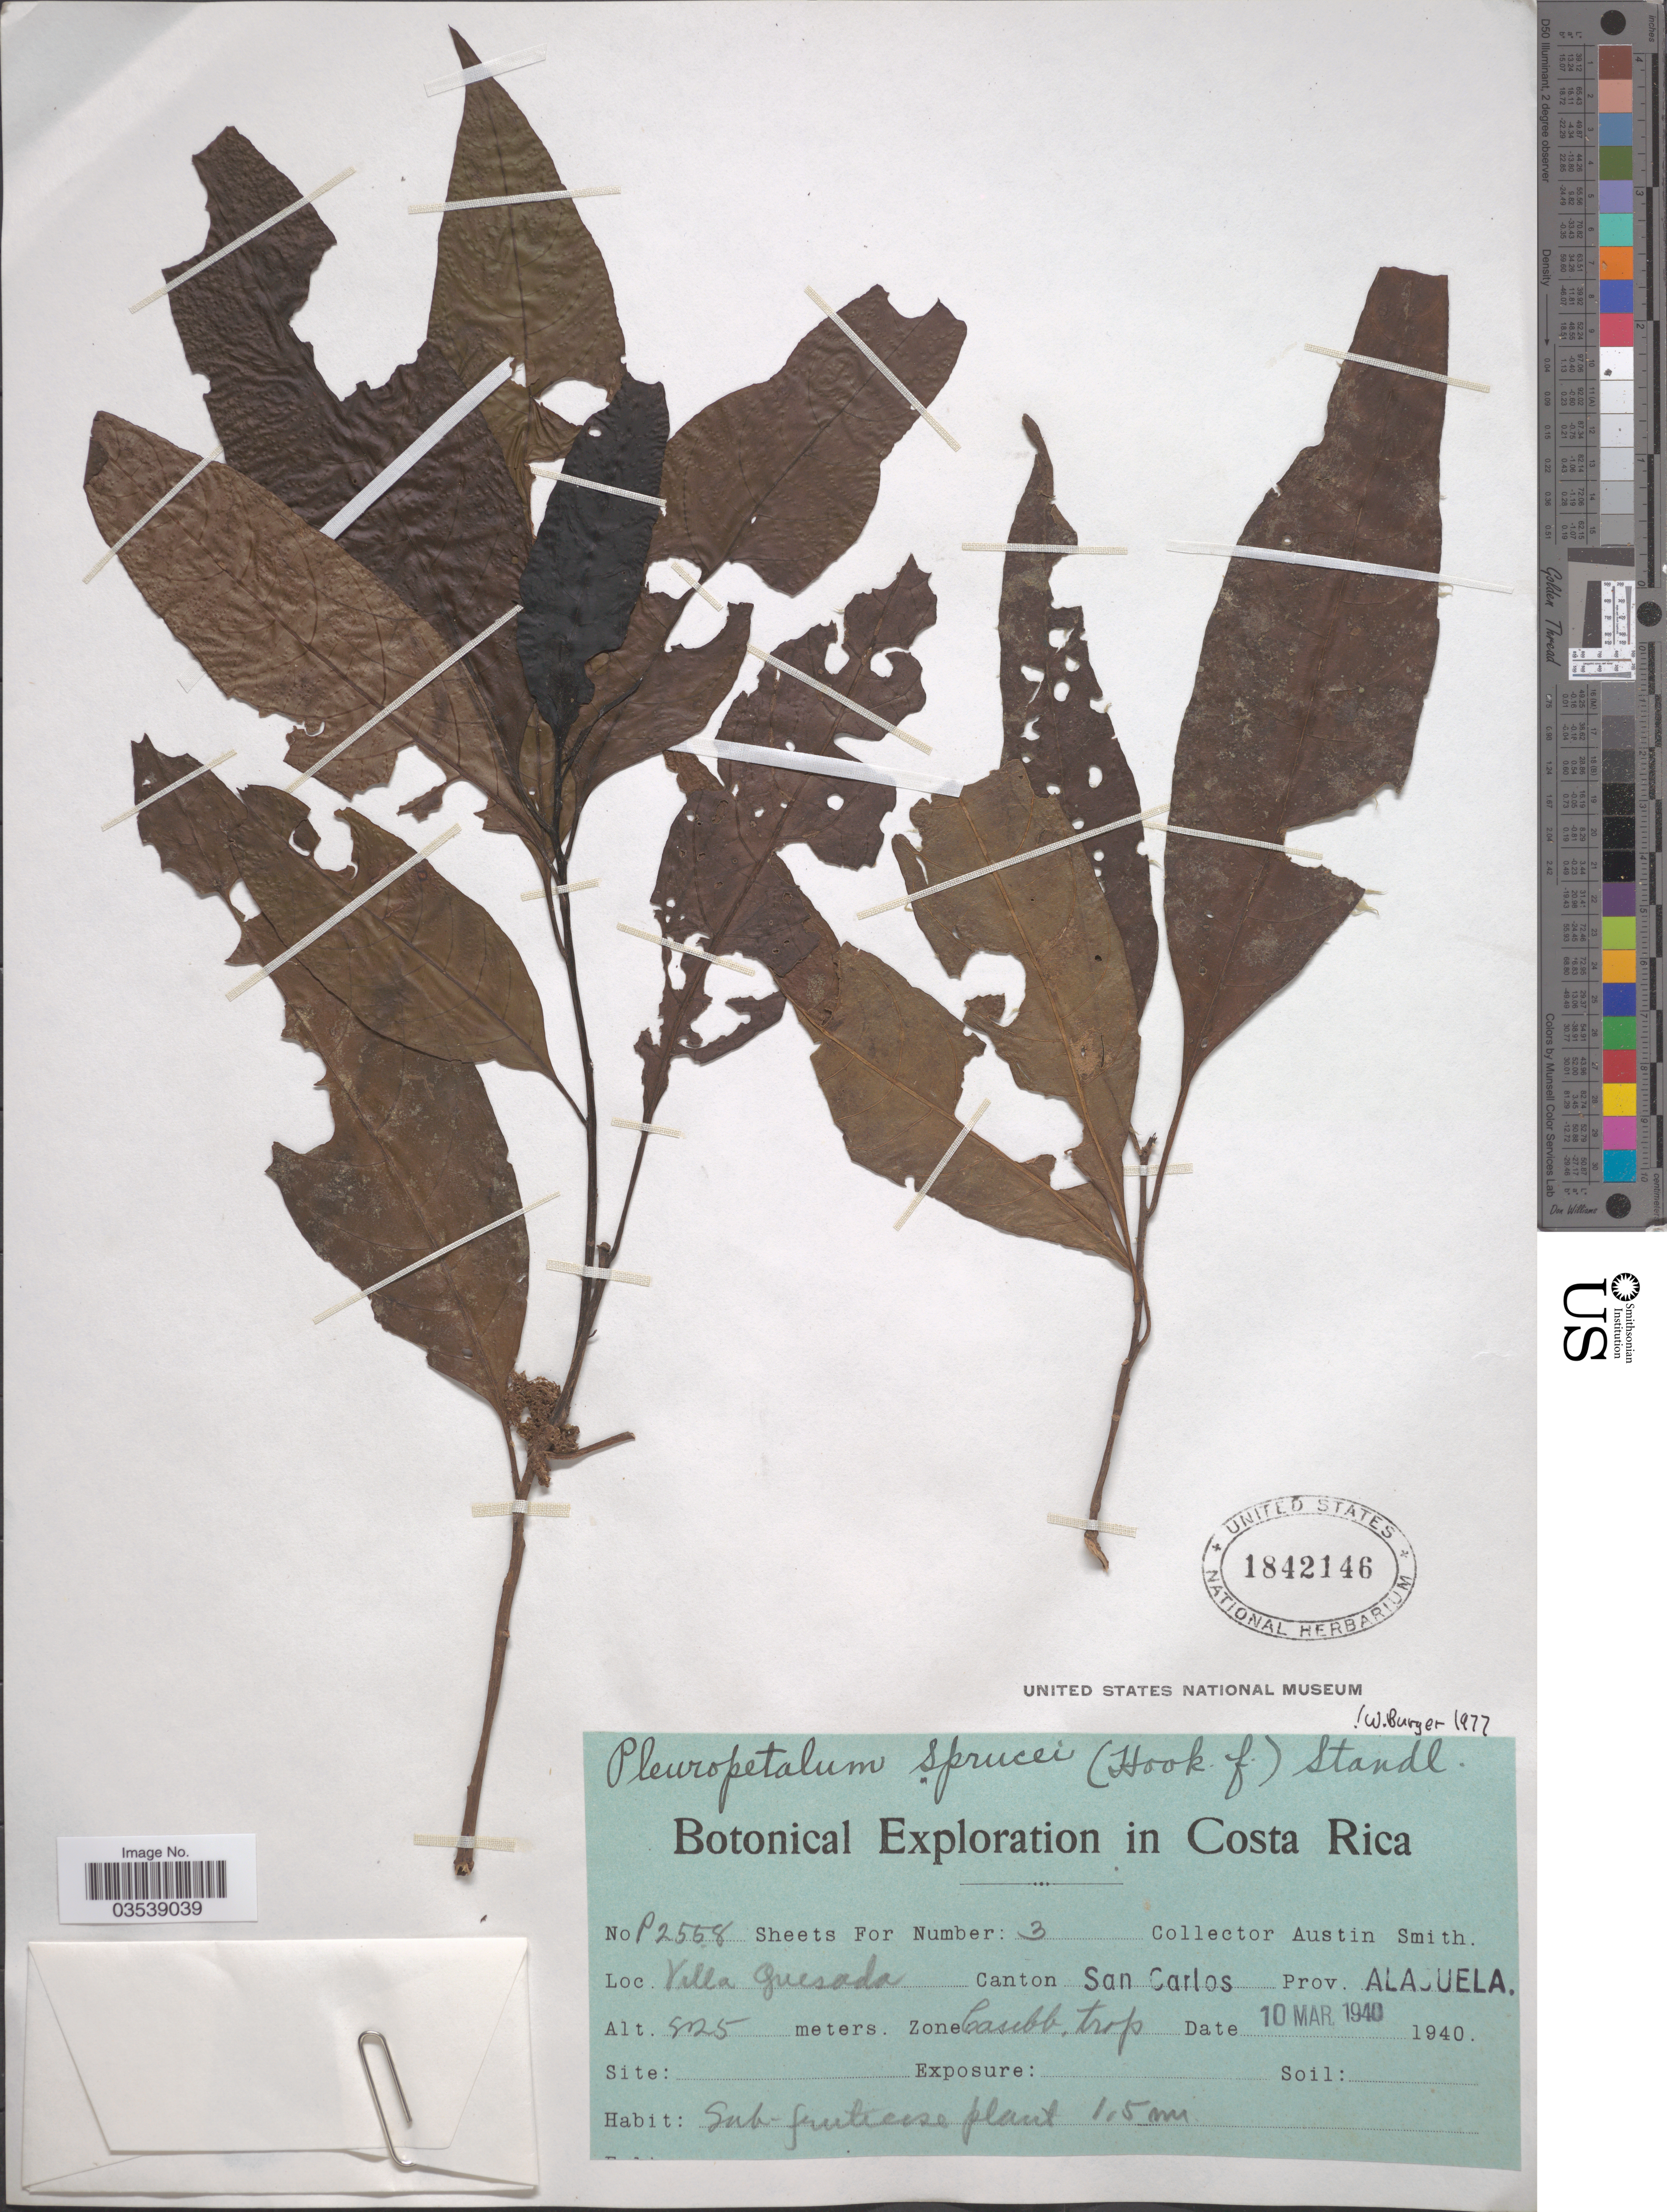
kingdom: Plantae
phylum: Tracheophyta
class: Magnoliopsida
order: Caryophyllales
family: Amaranthaceae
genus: Pleuropetalum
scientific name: Pleuropetalum sprucei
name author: (Hook. f.) Standl.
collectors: Aust P. Smith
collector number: P2558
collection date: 1940-03-10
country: Costa Rica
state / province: Alajuela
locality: Villa Quesada. Canton San Carlos. Zone: Casebb. trop.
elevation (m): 825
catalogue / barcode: US 1842146